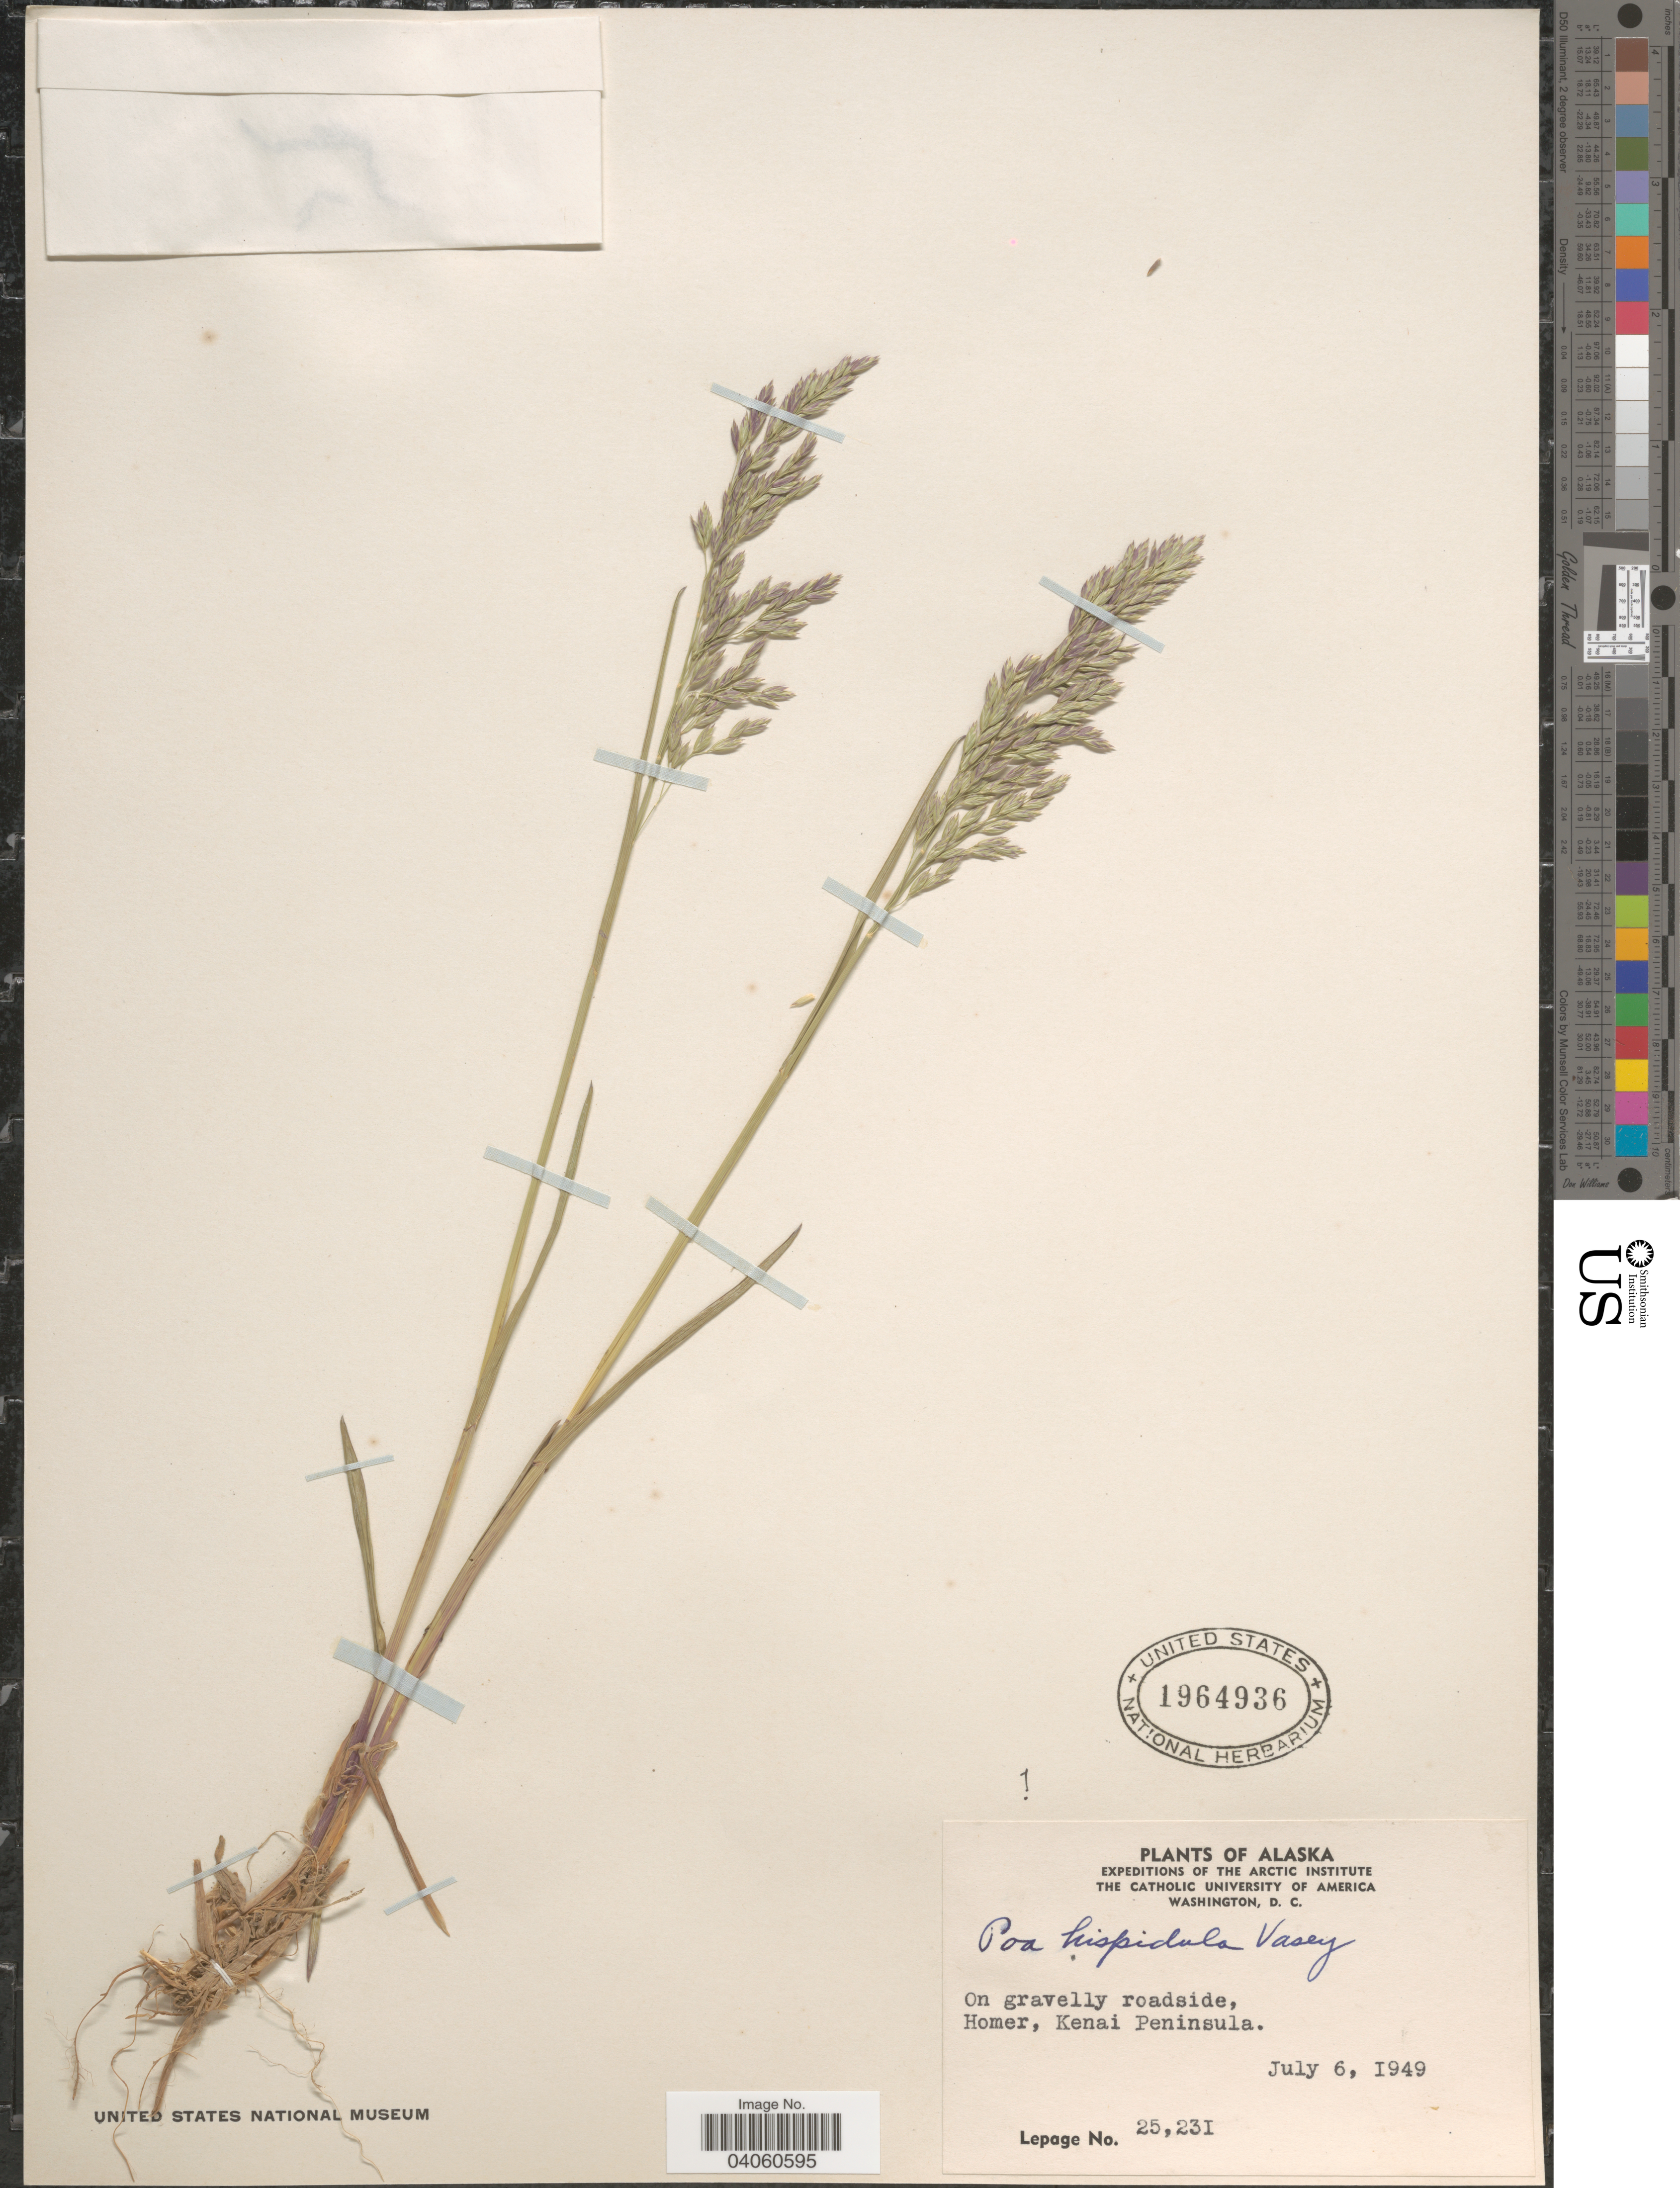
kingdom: Plantae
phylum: Tracheophyta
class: Liliopsida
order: Poales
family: Poaceae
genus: Poa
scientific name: Poa macrocalyx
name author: Trautv. & C.A. Mey.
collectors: -. LePage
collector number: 25231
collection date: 1949-07-06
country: United States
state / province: Alaska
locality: On gravelly roadside, Homer, Kenai Peninsula.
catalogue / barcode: US 1964936